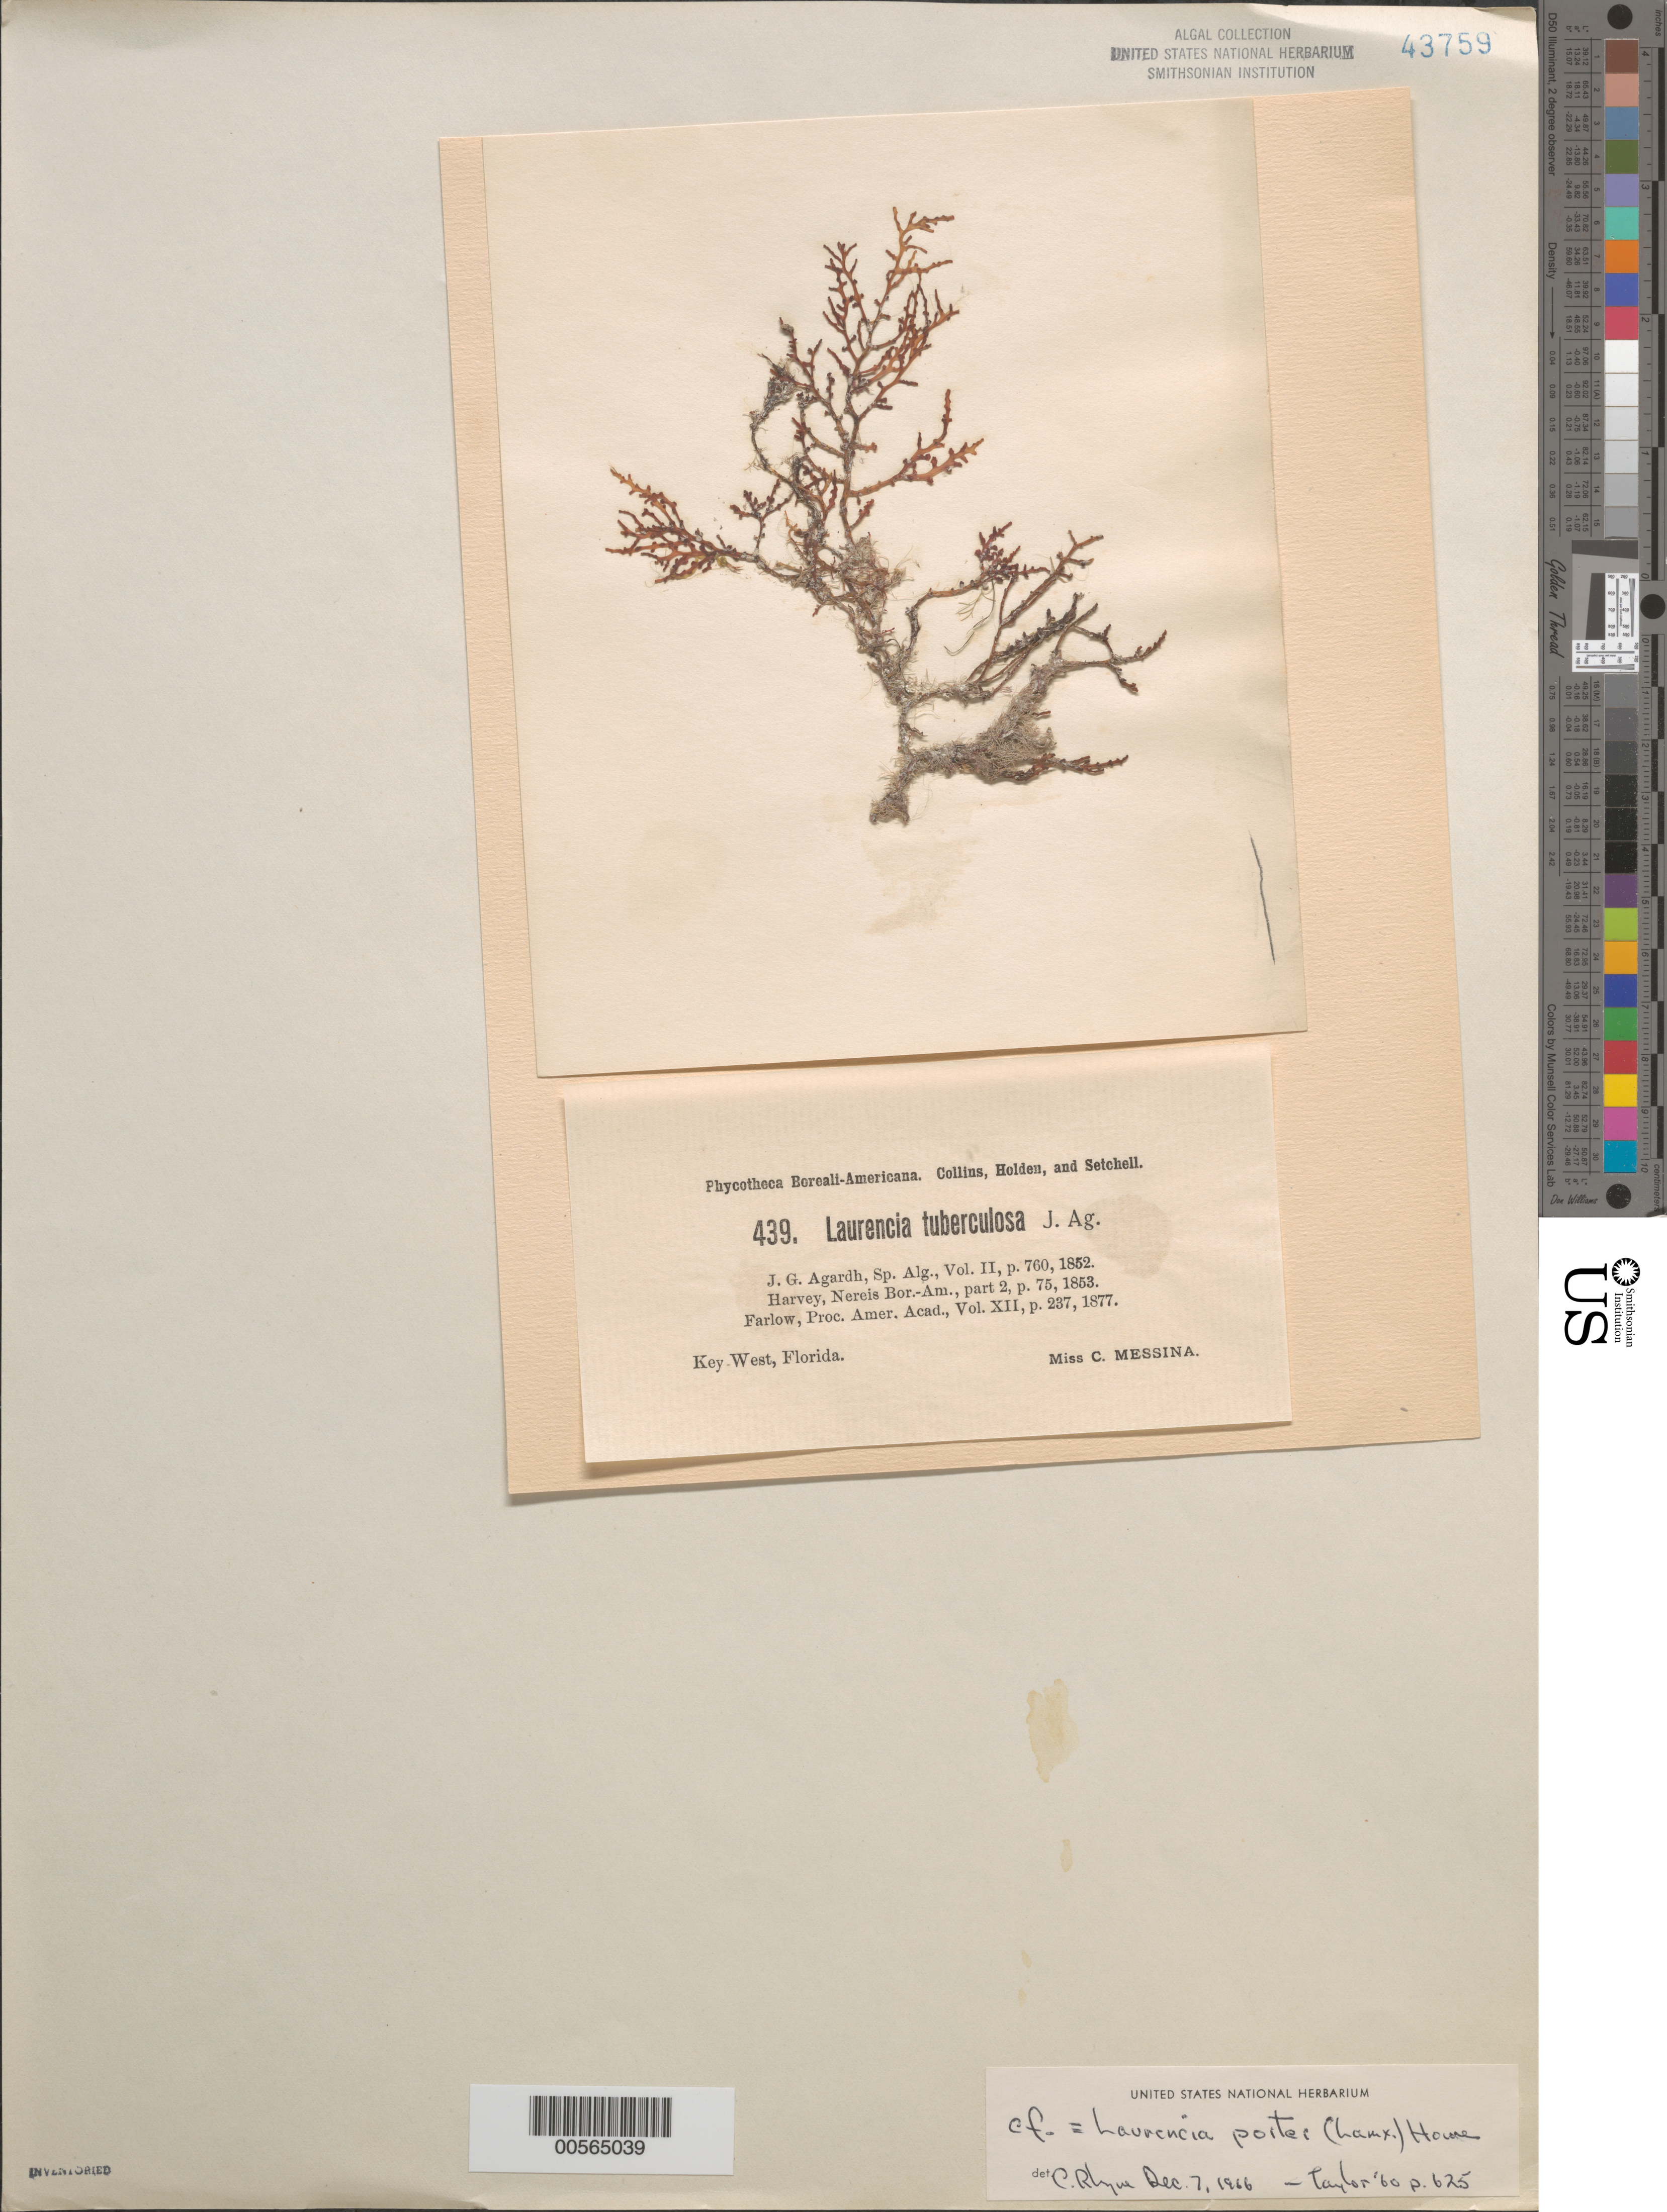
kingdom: Plantae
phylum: Rhodophyta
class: Florideophyceae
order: Ceramiales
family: Rhodomelaceae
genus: Yuzurua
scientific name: Yuzurua poiteaui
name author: (J.V.Lamouroux) Martin-Lescanne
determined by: Brooks, B. L., (BOT), Smithsonian Institution - National Museum of Natural History (UNITED STATES)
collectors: C. Messina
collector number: PB-A 439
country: United States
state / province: Florida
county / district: Monroe County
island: Key West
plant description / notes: Collins, Holden & Setchell, Phycotheca Boreali-Americana, as Laurencia tuberculosa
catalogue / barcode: US 43759